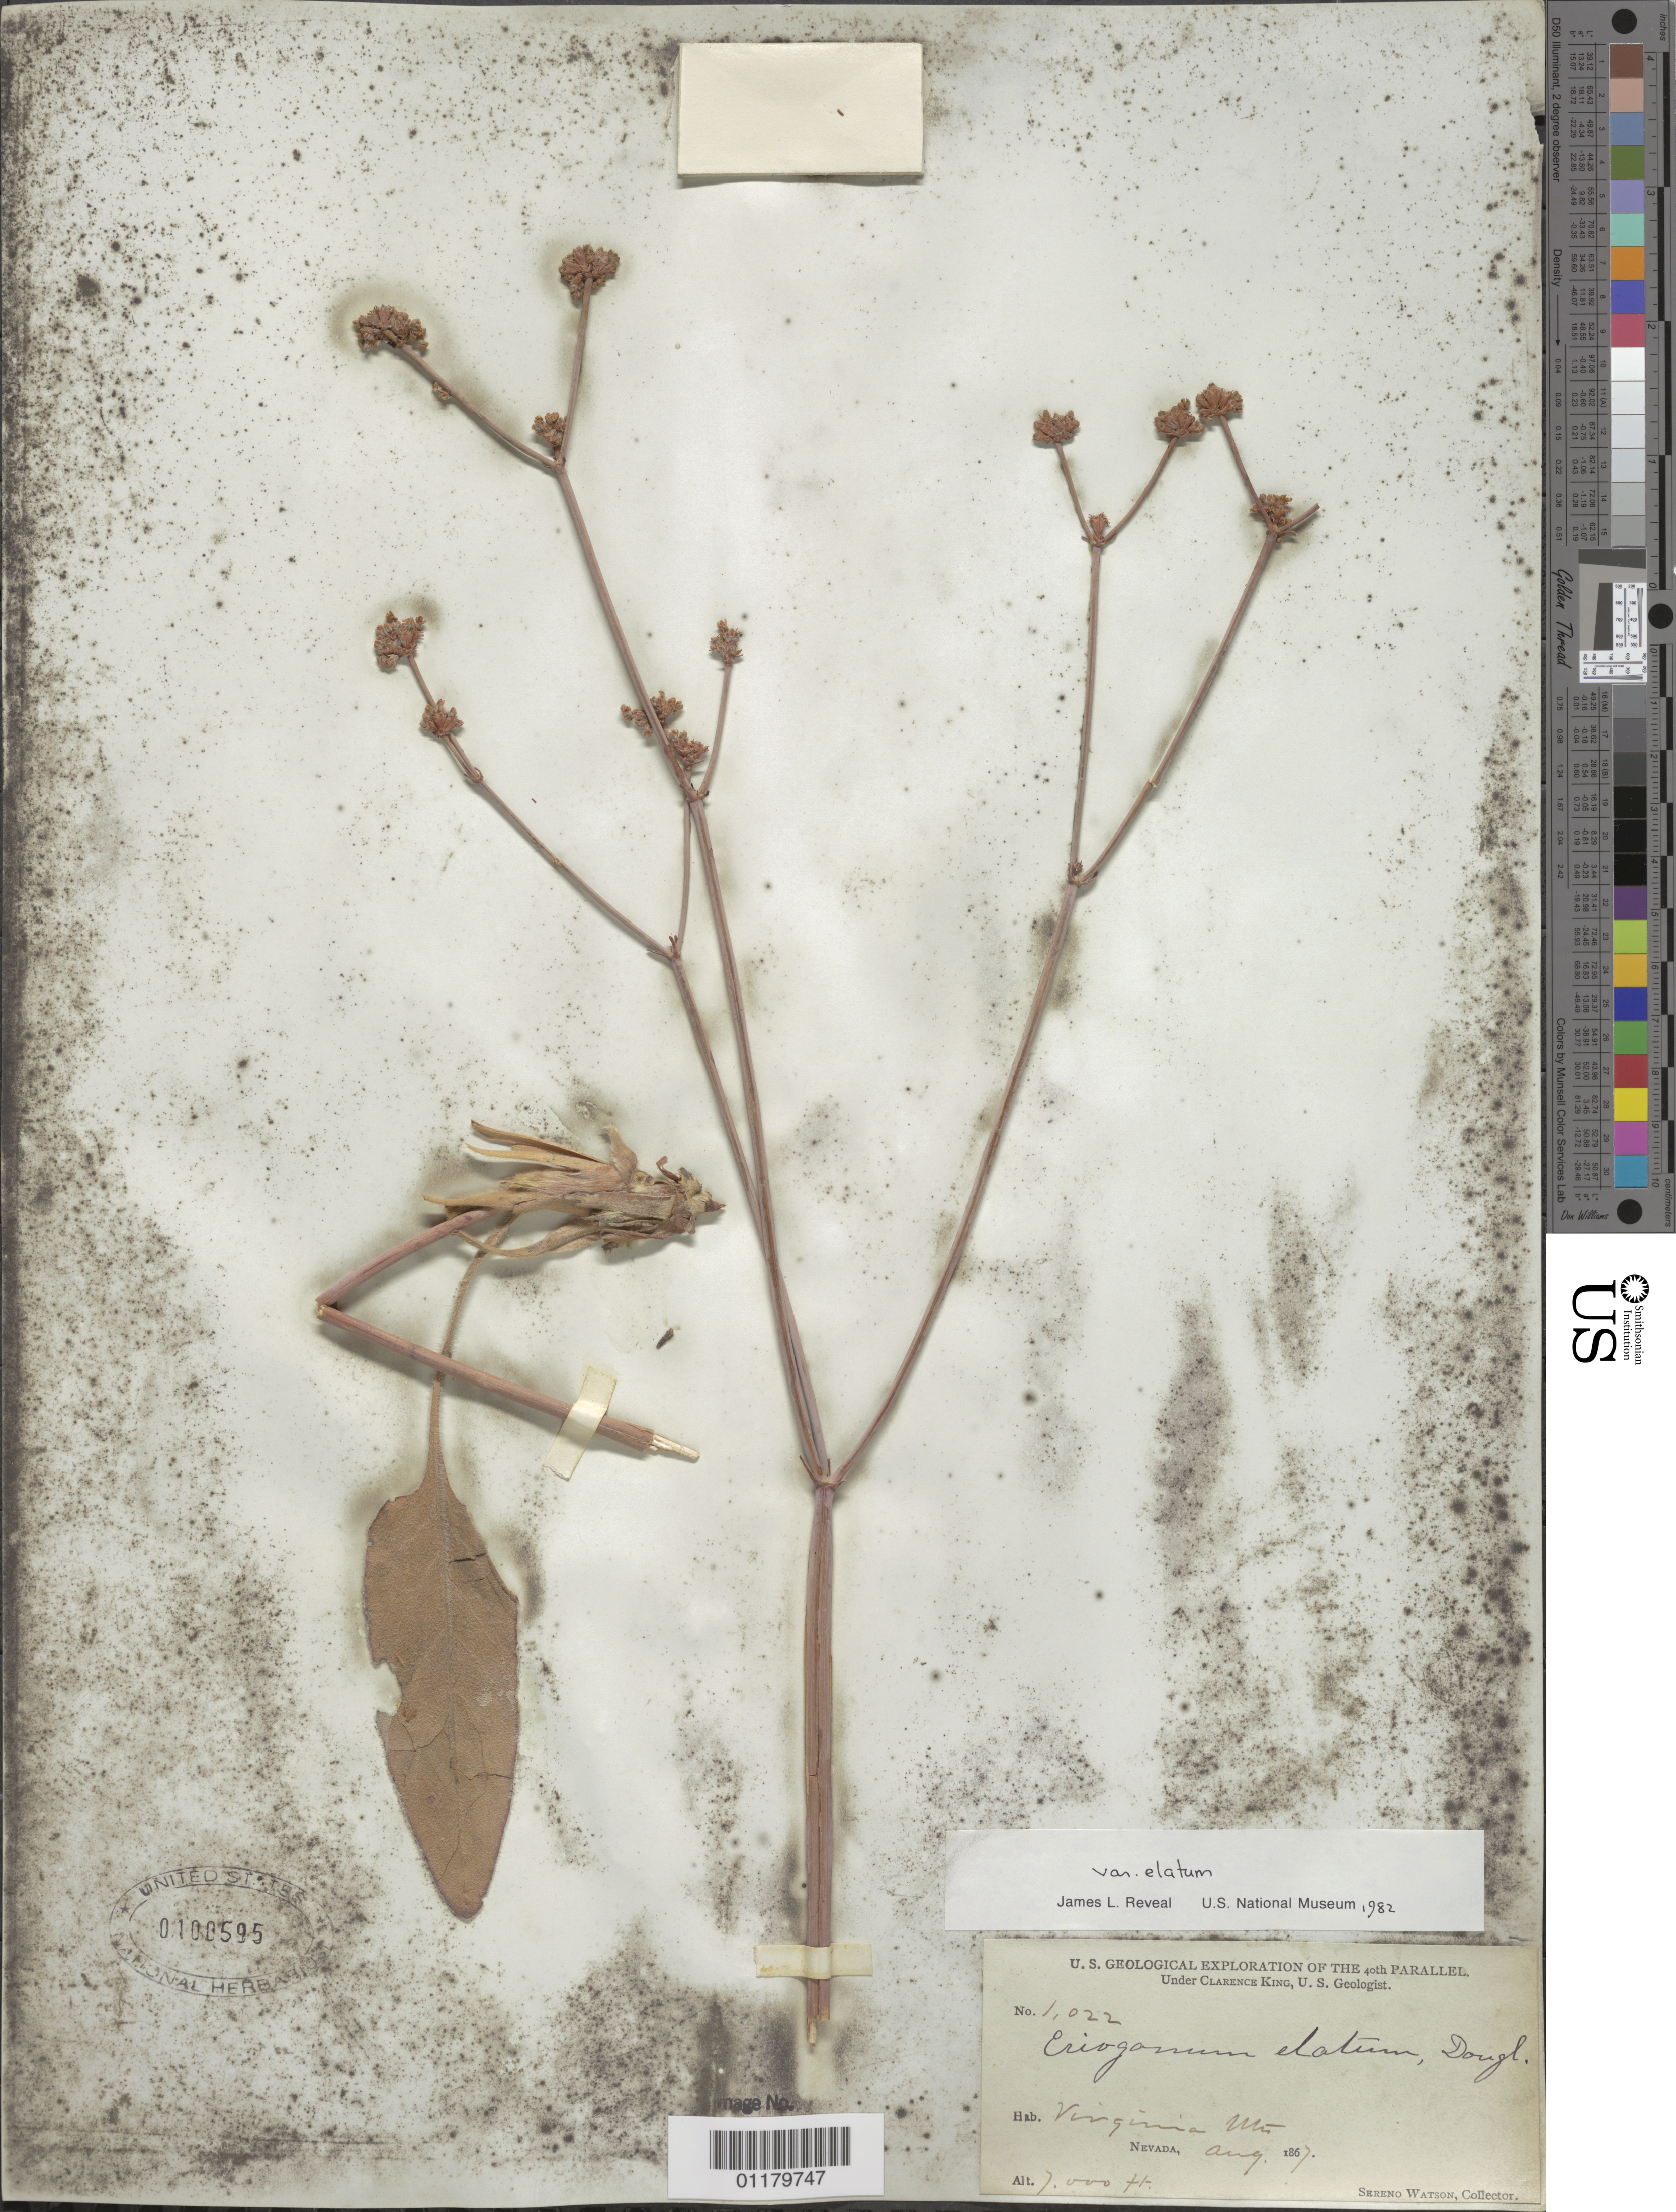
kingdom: Plantae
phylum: Tracheophyta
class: Magnoliopsida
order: Caryophyllales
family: Polygonaceae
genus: Eriogonum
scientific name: Eriogonum elatum var. elatum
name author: Douglas ex Benth.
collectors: S. Watson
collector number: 1022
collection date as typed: Aug 1867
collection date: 1867-08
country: United States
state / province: Nevada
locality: Virginia Mountains.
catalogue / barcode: US 100595